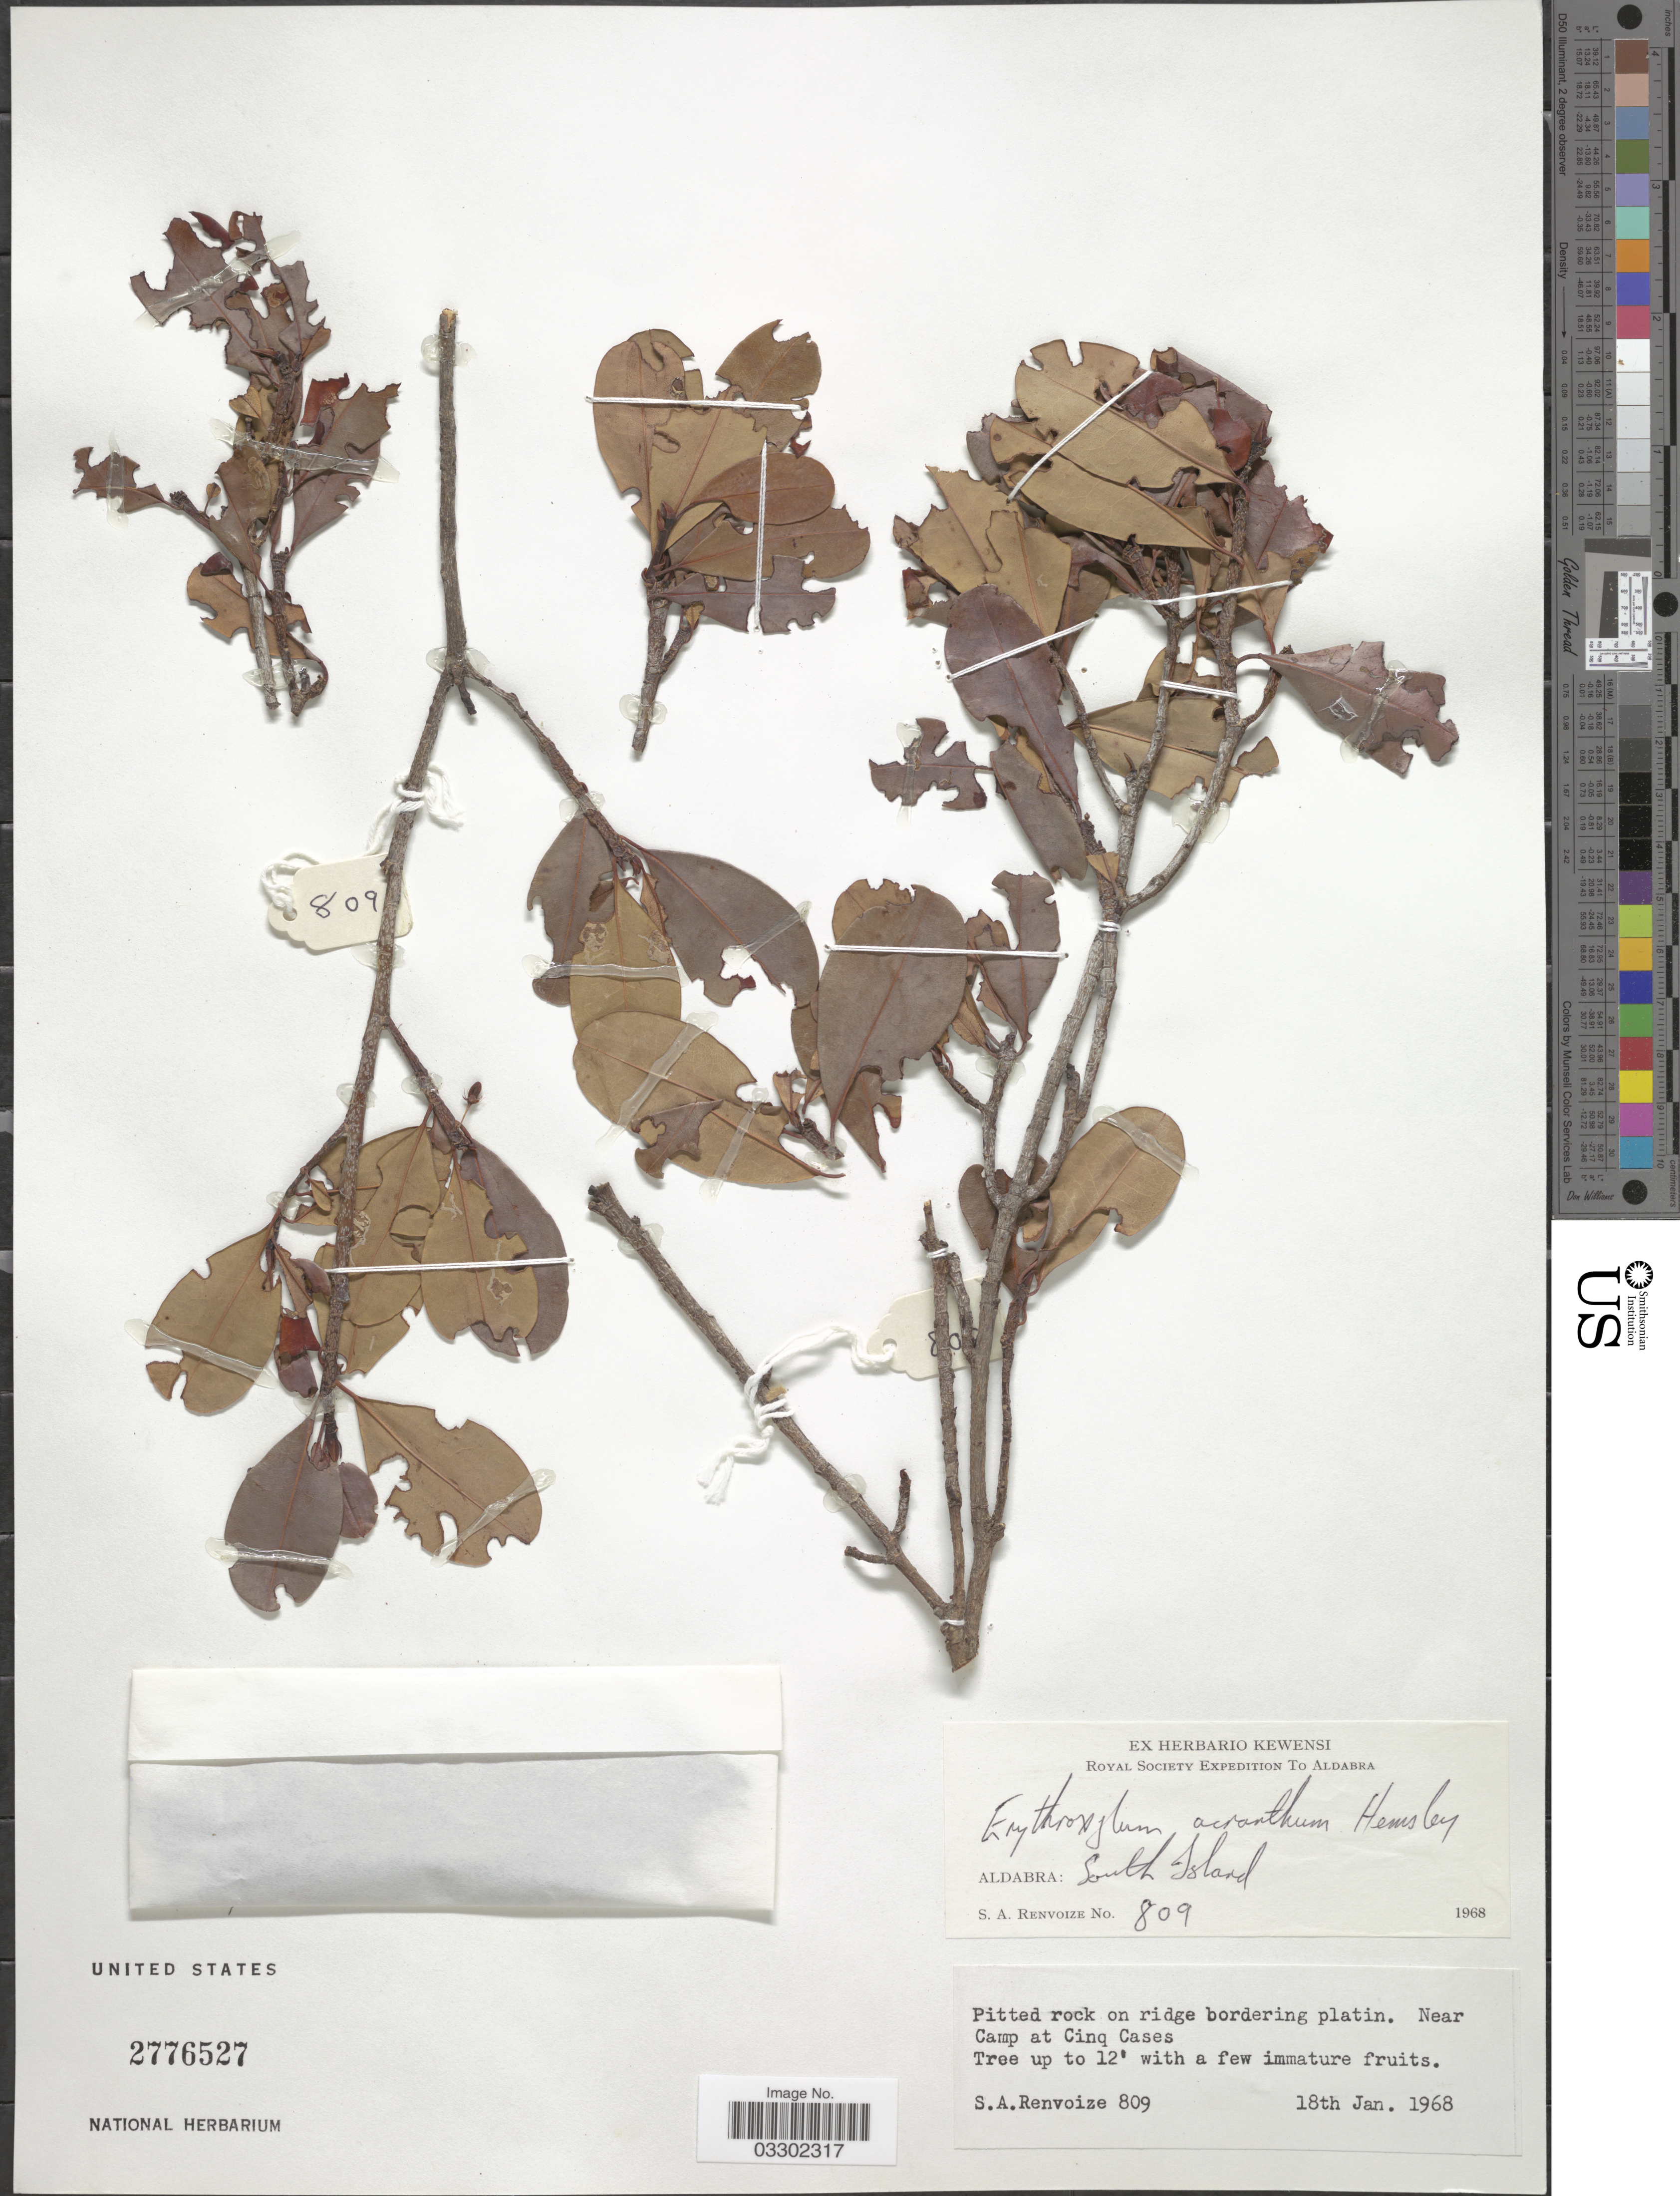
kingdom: Plantae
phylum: Tracheophyta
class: Magnoliopsida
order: Malpighiales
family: Erythroxylaceae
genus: Erythroxylum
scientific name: Erythroxylum acranthum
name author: Hemsl.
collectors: S. A. Renvoize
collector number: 809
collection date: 1968-01-18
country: Seychelles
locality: Aldabra: South Island. Near Camp at Cinq Cases.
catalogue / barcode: US 2776527